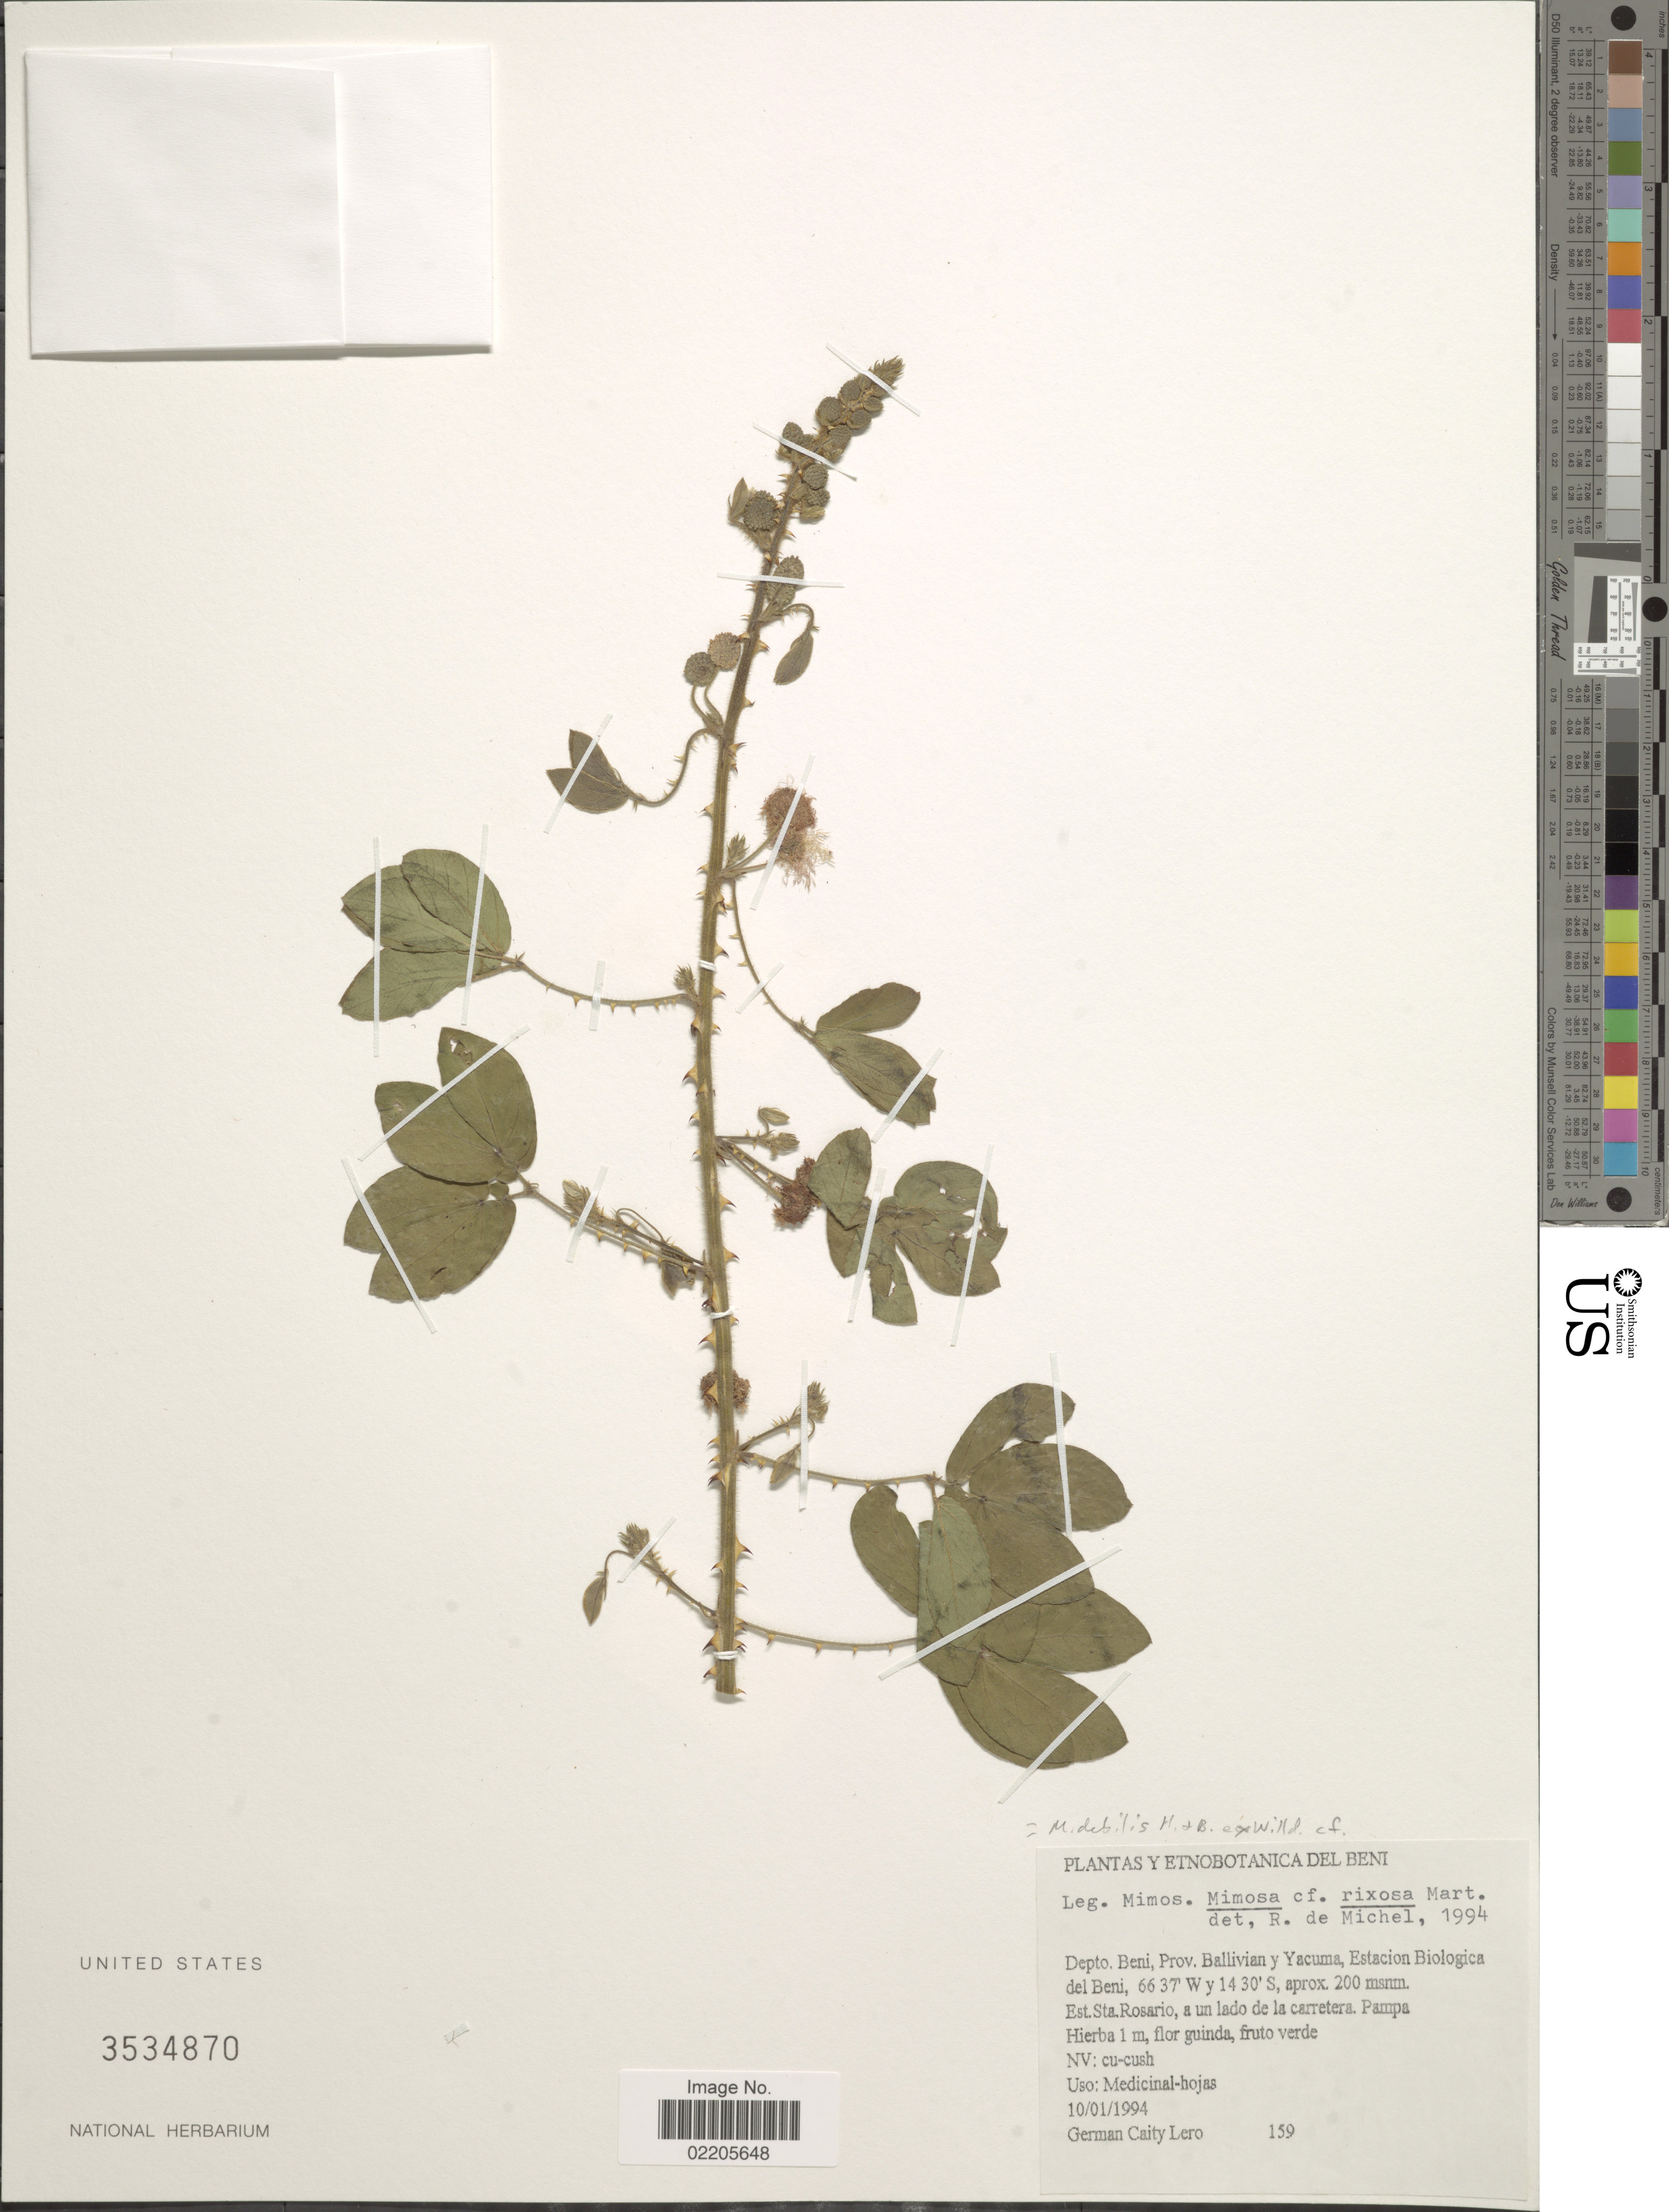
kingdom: Plantae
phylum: Tracheophyta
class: Magnoliopsida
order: Fabales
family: Fabaceae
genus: Mimosa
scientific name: Mimosa debilis var. debilis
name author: Humb. & Bonpl. ex Willd.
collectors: G. C. Lero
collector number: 159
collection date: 1994-01-10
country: Bolivia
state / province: Beni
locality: Depto. Beni, Prov. Ballivian y Yacuma, Estacion Biologica del Beni. Est. Sta. Rosario, a un lado de la carretera. Pampa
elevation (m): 200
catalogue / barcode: US 3534870